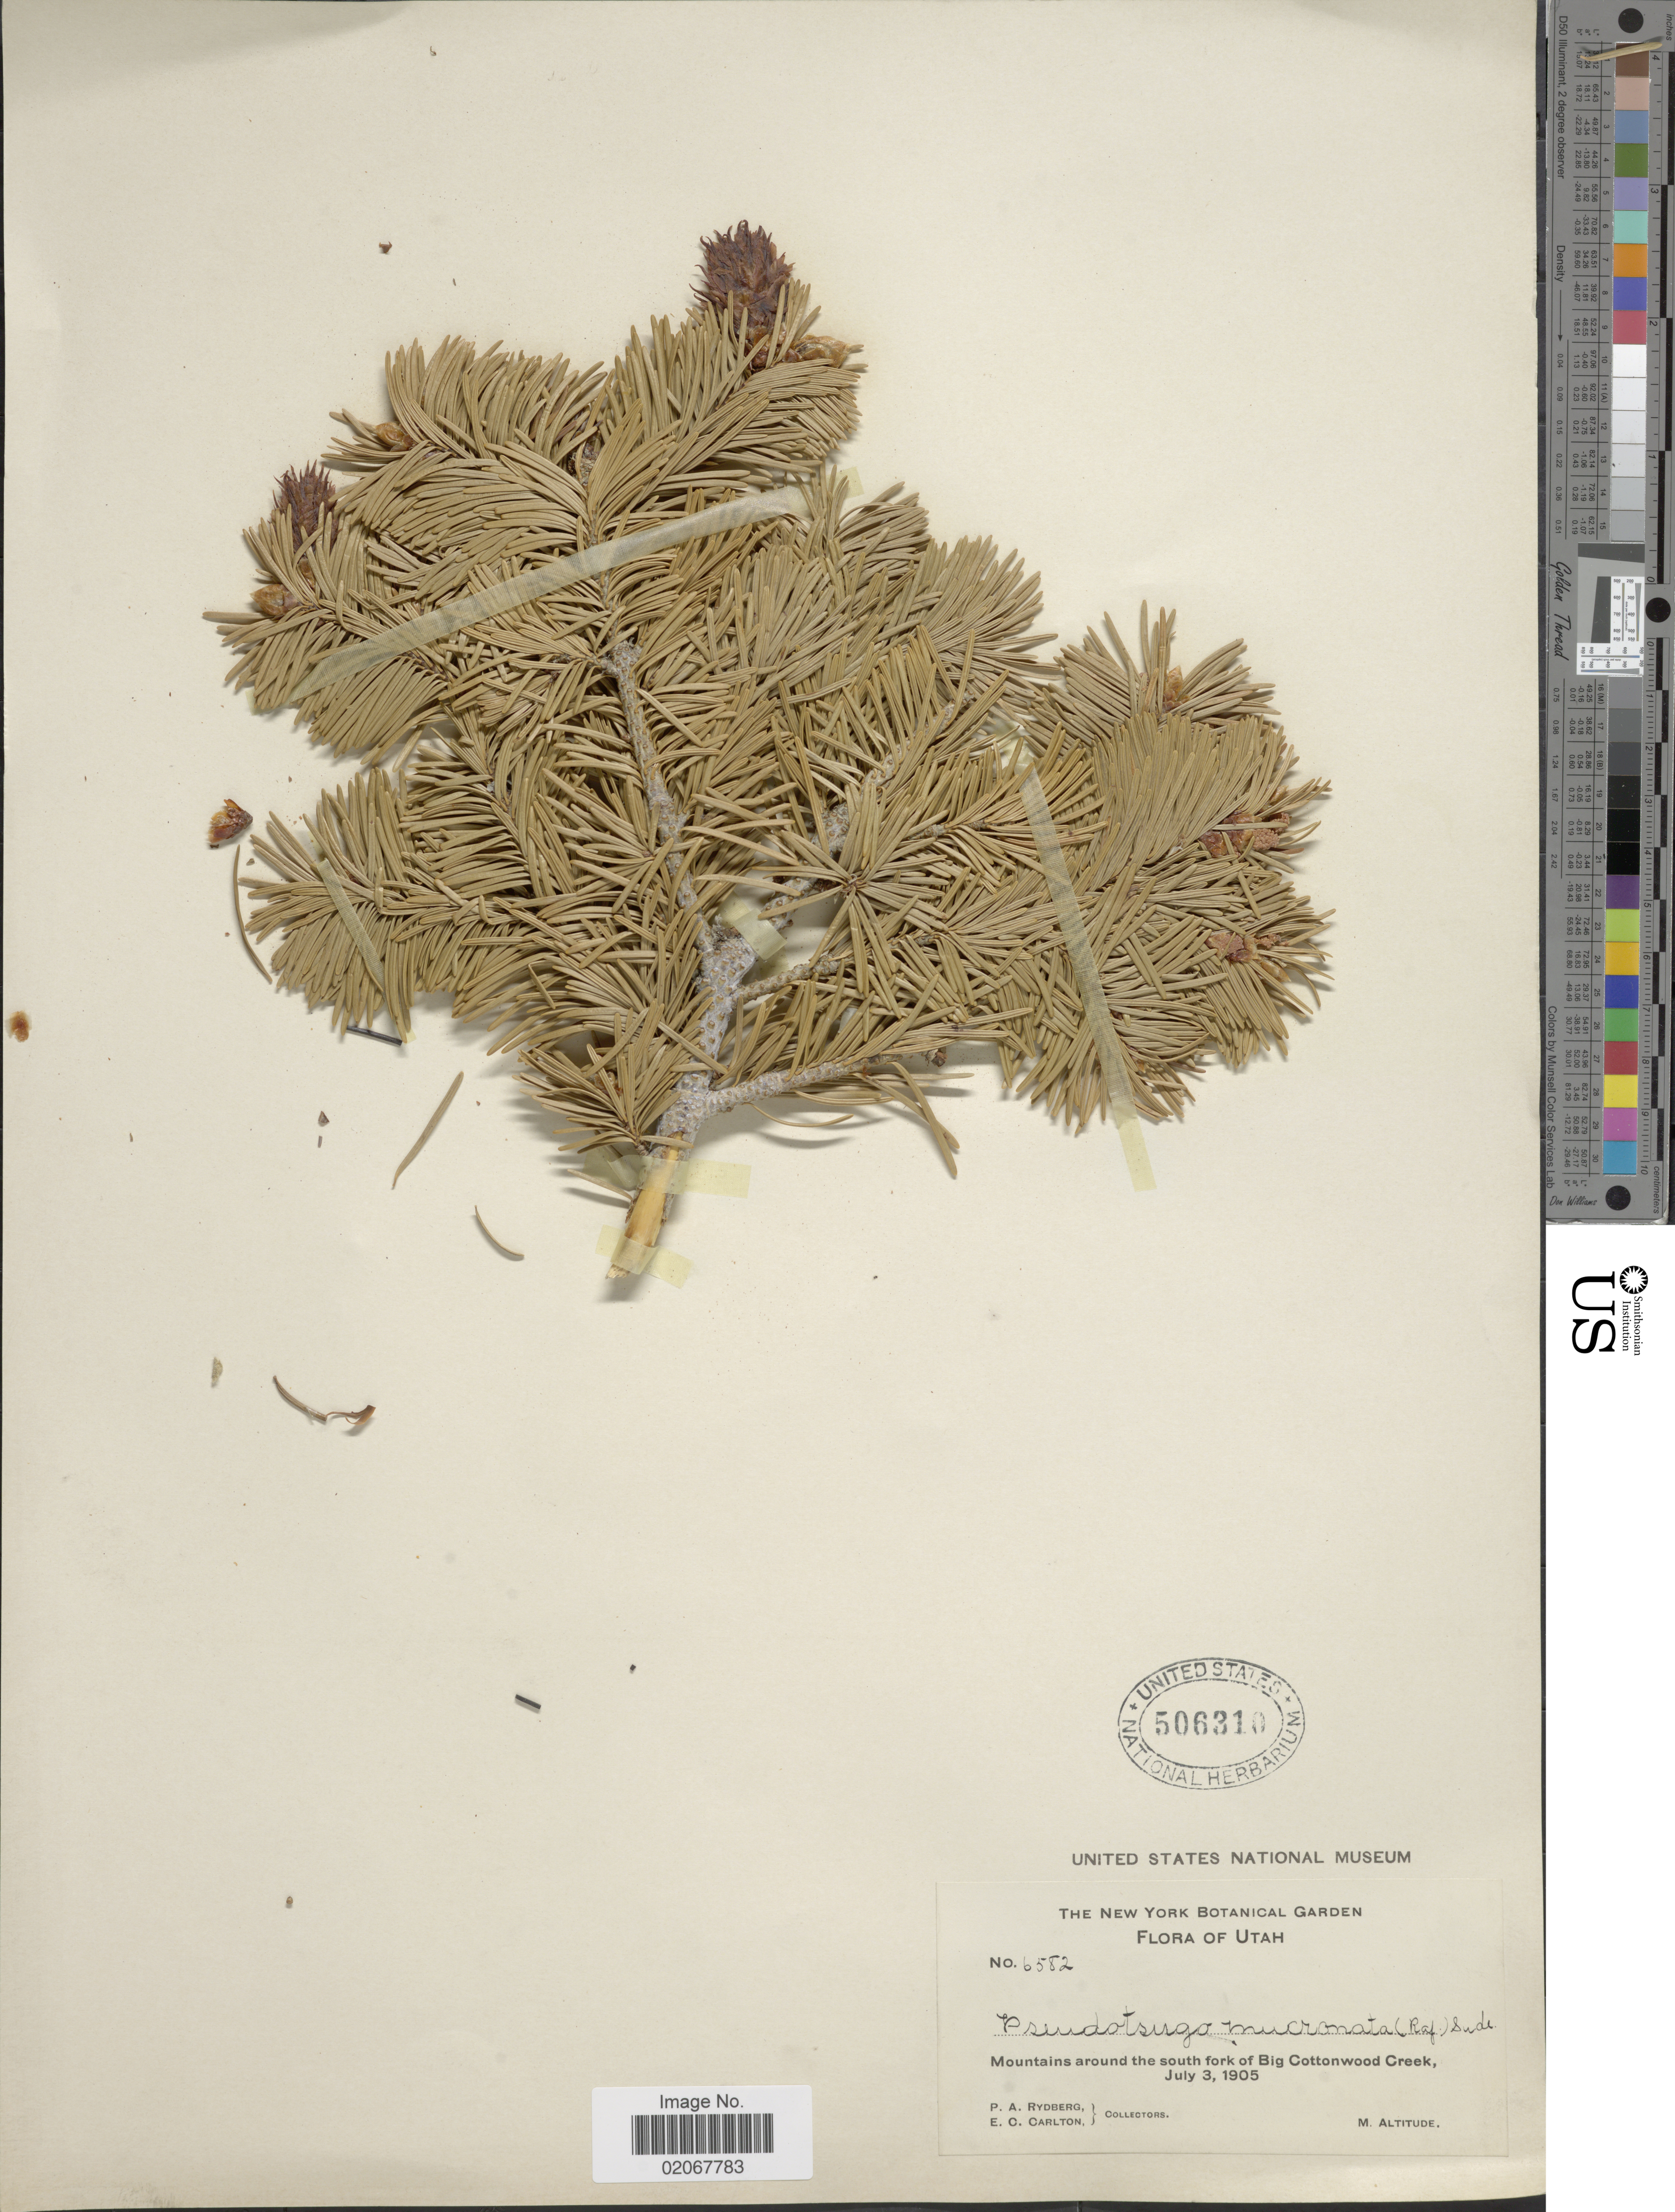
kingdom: Plantae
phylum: Tracheophyta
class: Pinopsida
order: Pinales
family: Pinaceae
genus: Pseudotsuga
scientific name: Pseudotsuga menziesii var. glauca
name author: (Beissn.) Franco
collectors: P. A. Rydberg & E. Carlton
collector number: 6582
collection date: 1905-07-03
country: United States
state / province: Utah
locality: Mountains around the south fork of Big Cottonwood Creek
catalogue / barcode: US 506310